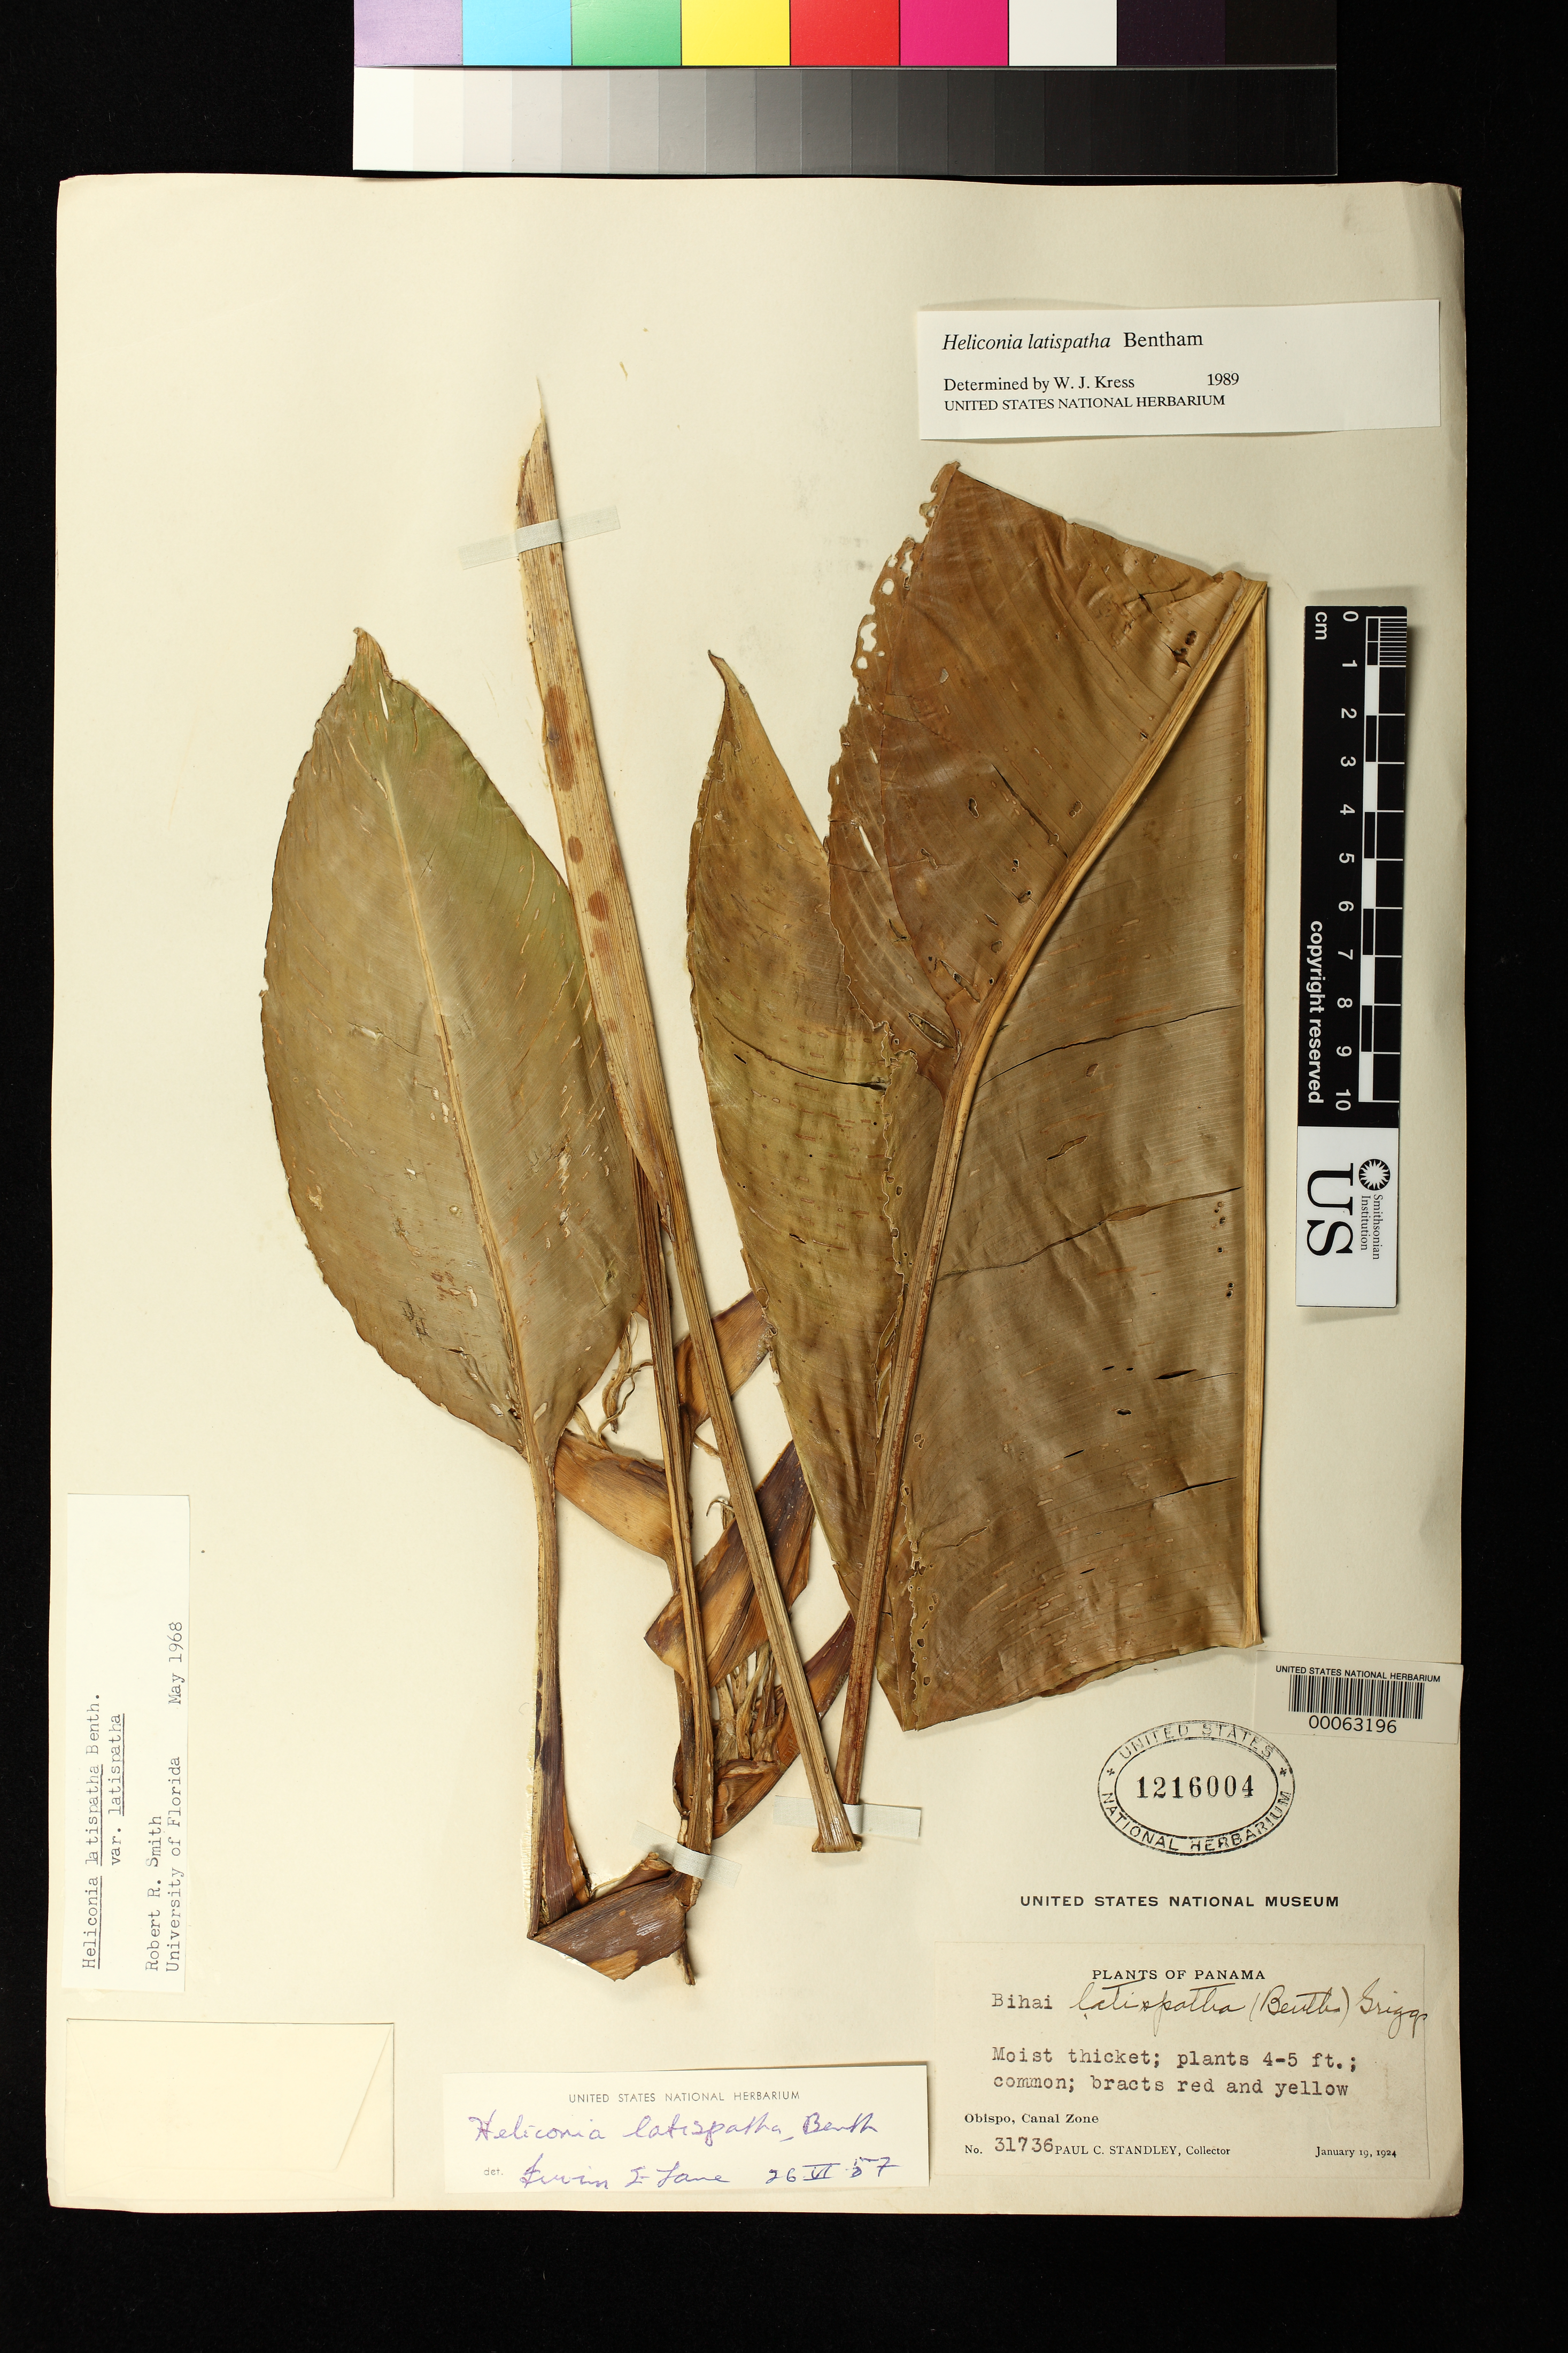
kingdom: Plantae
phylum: Tracheophyta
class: Liliopsida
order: Zingiberales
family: Heliconiaceae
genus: Heliconia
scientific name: Heliconia latispatha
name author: Benth.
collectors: P. C. Standley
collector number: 31736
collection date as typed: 19 Jan 1924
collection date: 1924-01-19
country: Panama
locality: Obispo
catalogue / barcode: US 1216004